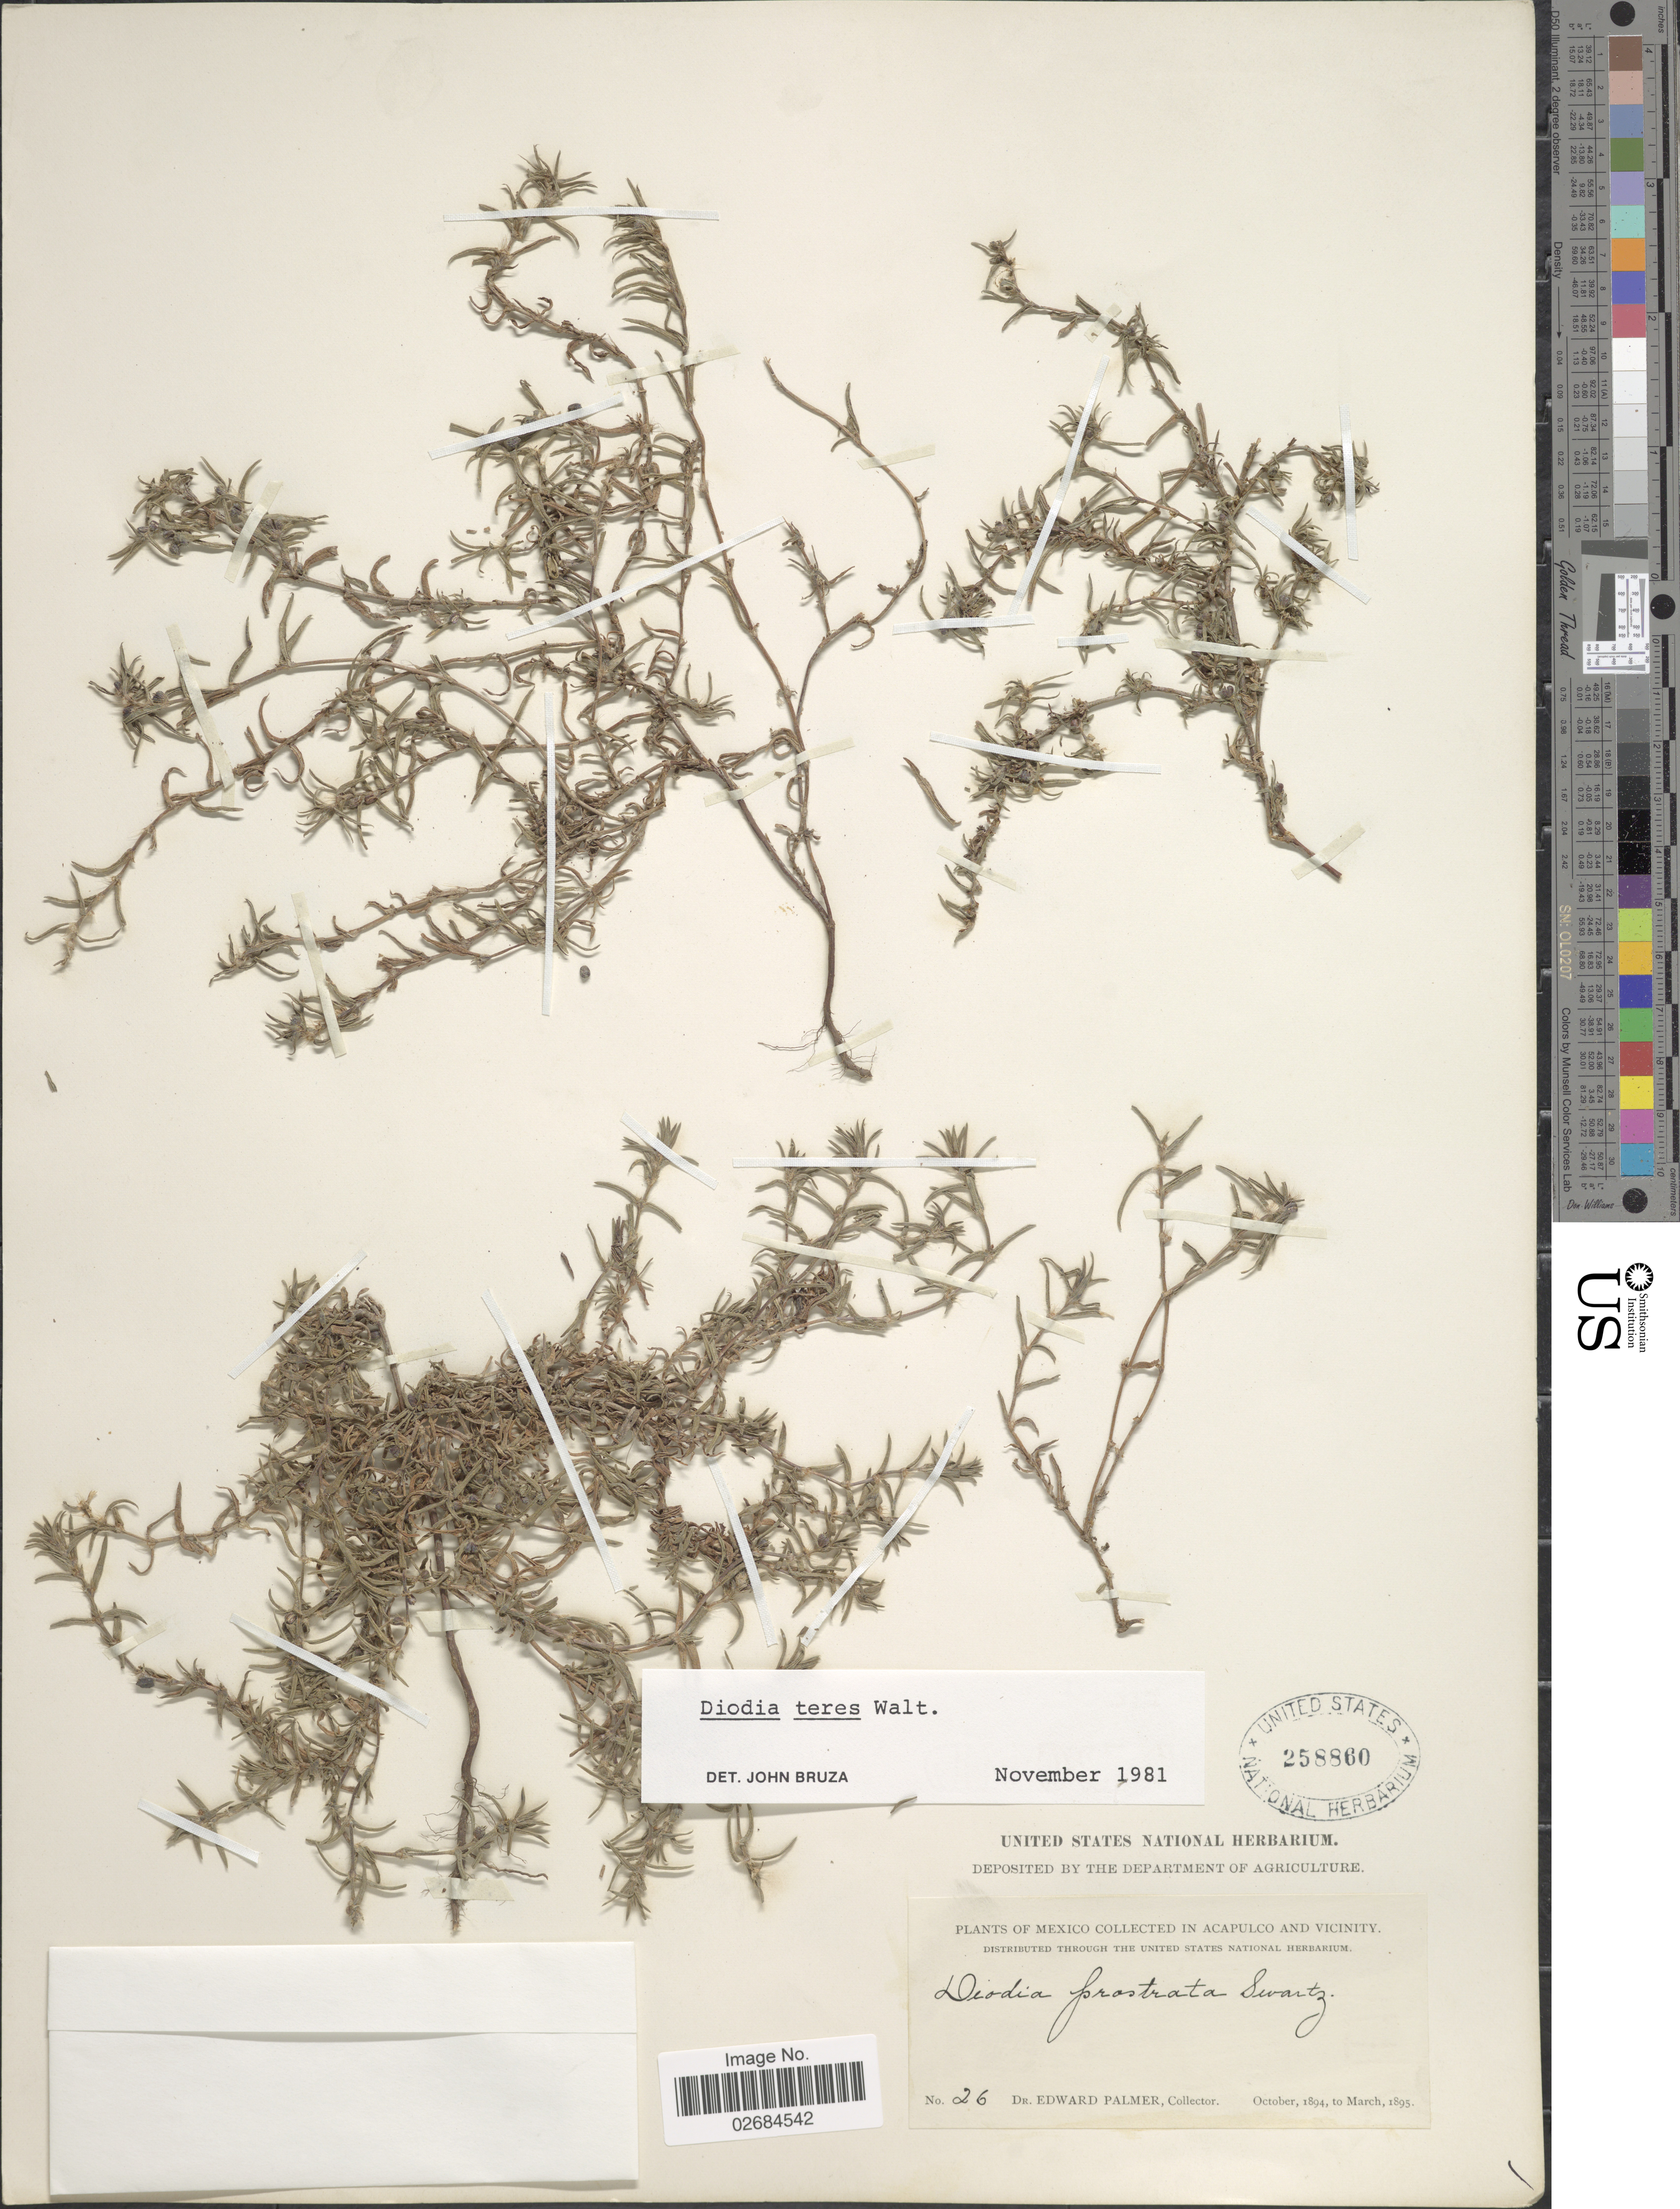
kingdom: Plantae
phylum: Tracheophyta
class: Magnoliopsida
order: Gentianales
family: Rubiaceae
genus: Diodia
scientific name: Diodia teres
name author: Walter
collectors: E. Palmer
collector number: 26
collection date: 1894-10/1895-03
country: Mexico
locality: Acapulco and vicinity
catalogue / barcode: US 258860